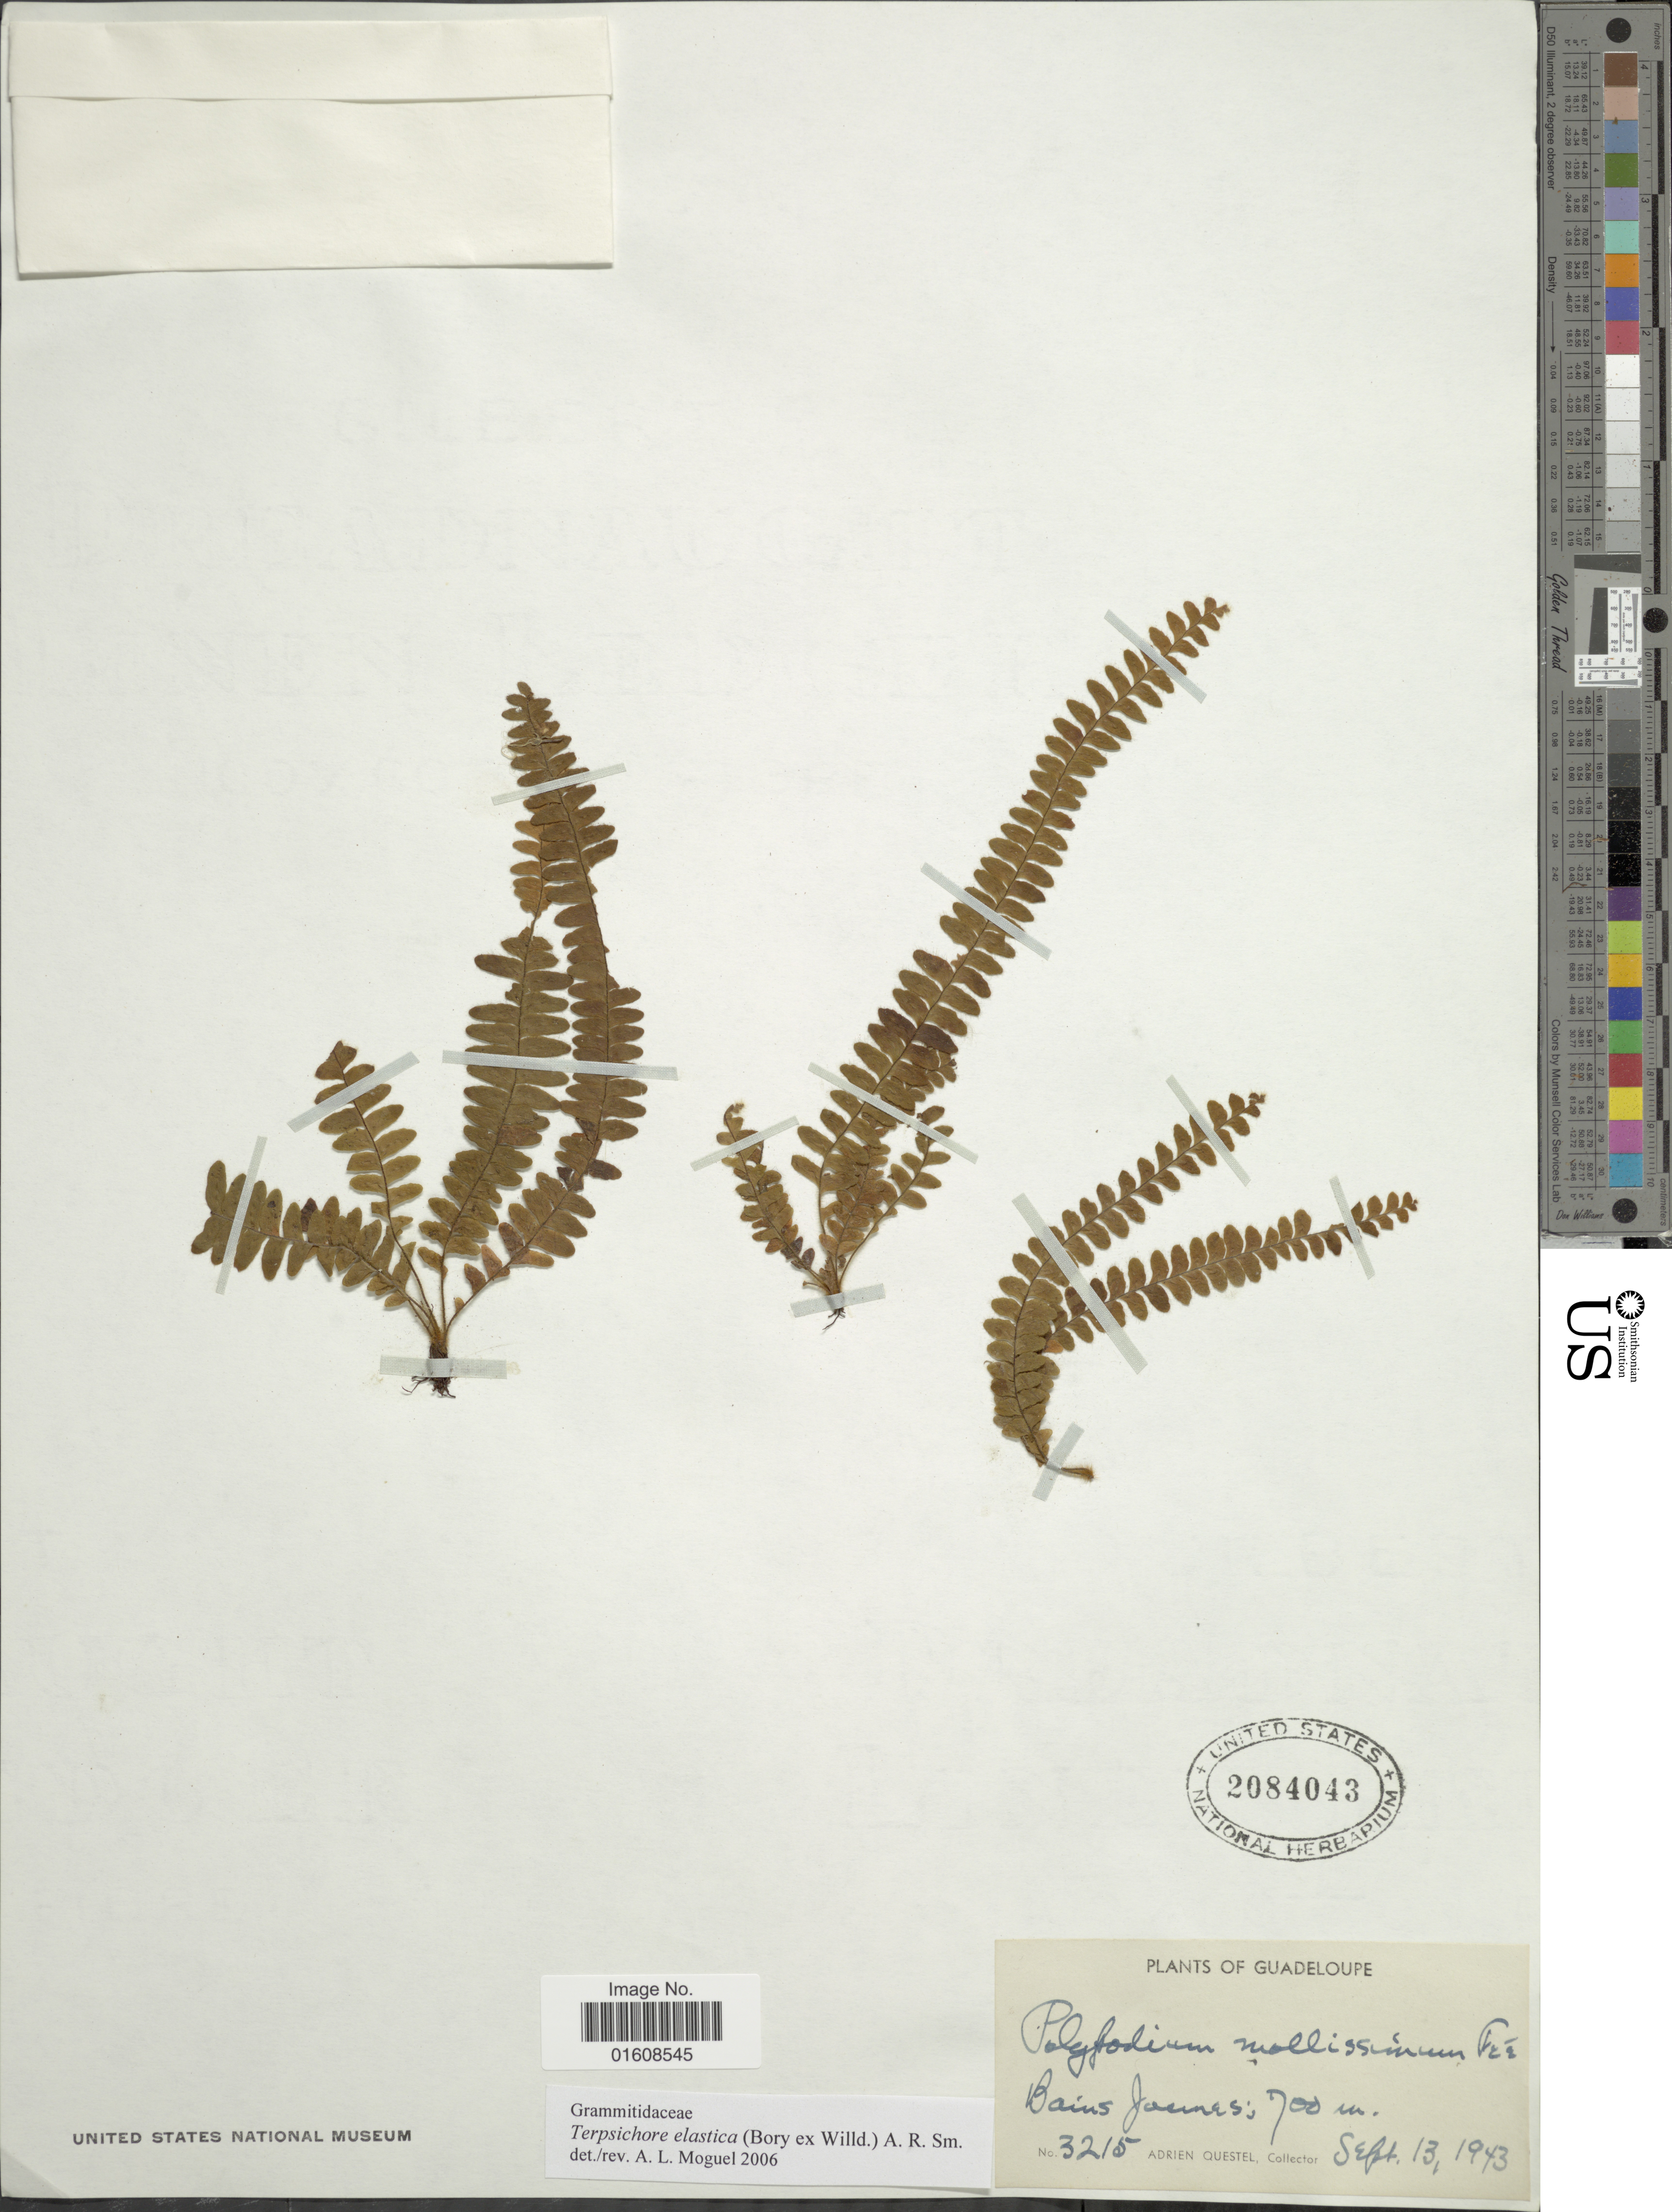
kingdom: Plantae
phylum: Tracheophyta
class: Polypodiopsida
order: Polypodiales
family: Polypodiaceae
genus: Alansmia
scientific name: Alansmia elastica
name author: (Bory ex Willd.) Moguel & M. Kessler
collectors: A. Questel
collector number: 3215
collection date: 1913-09-13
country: Guadeloupe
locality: Bains Jaunes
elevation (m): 700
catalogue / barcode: US 2084043